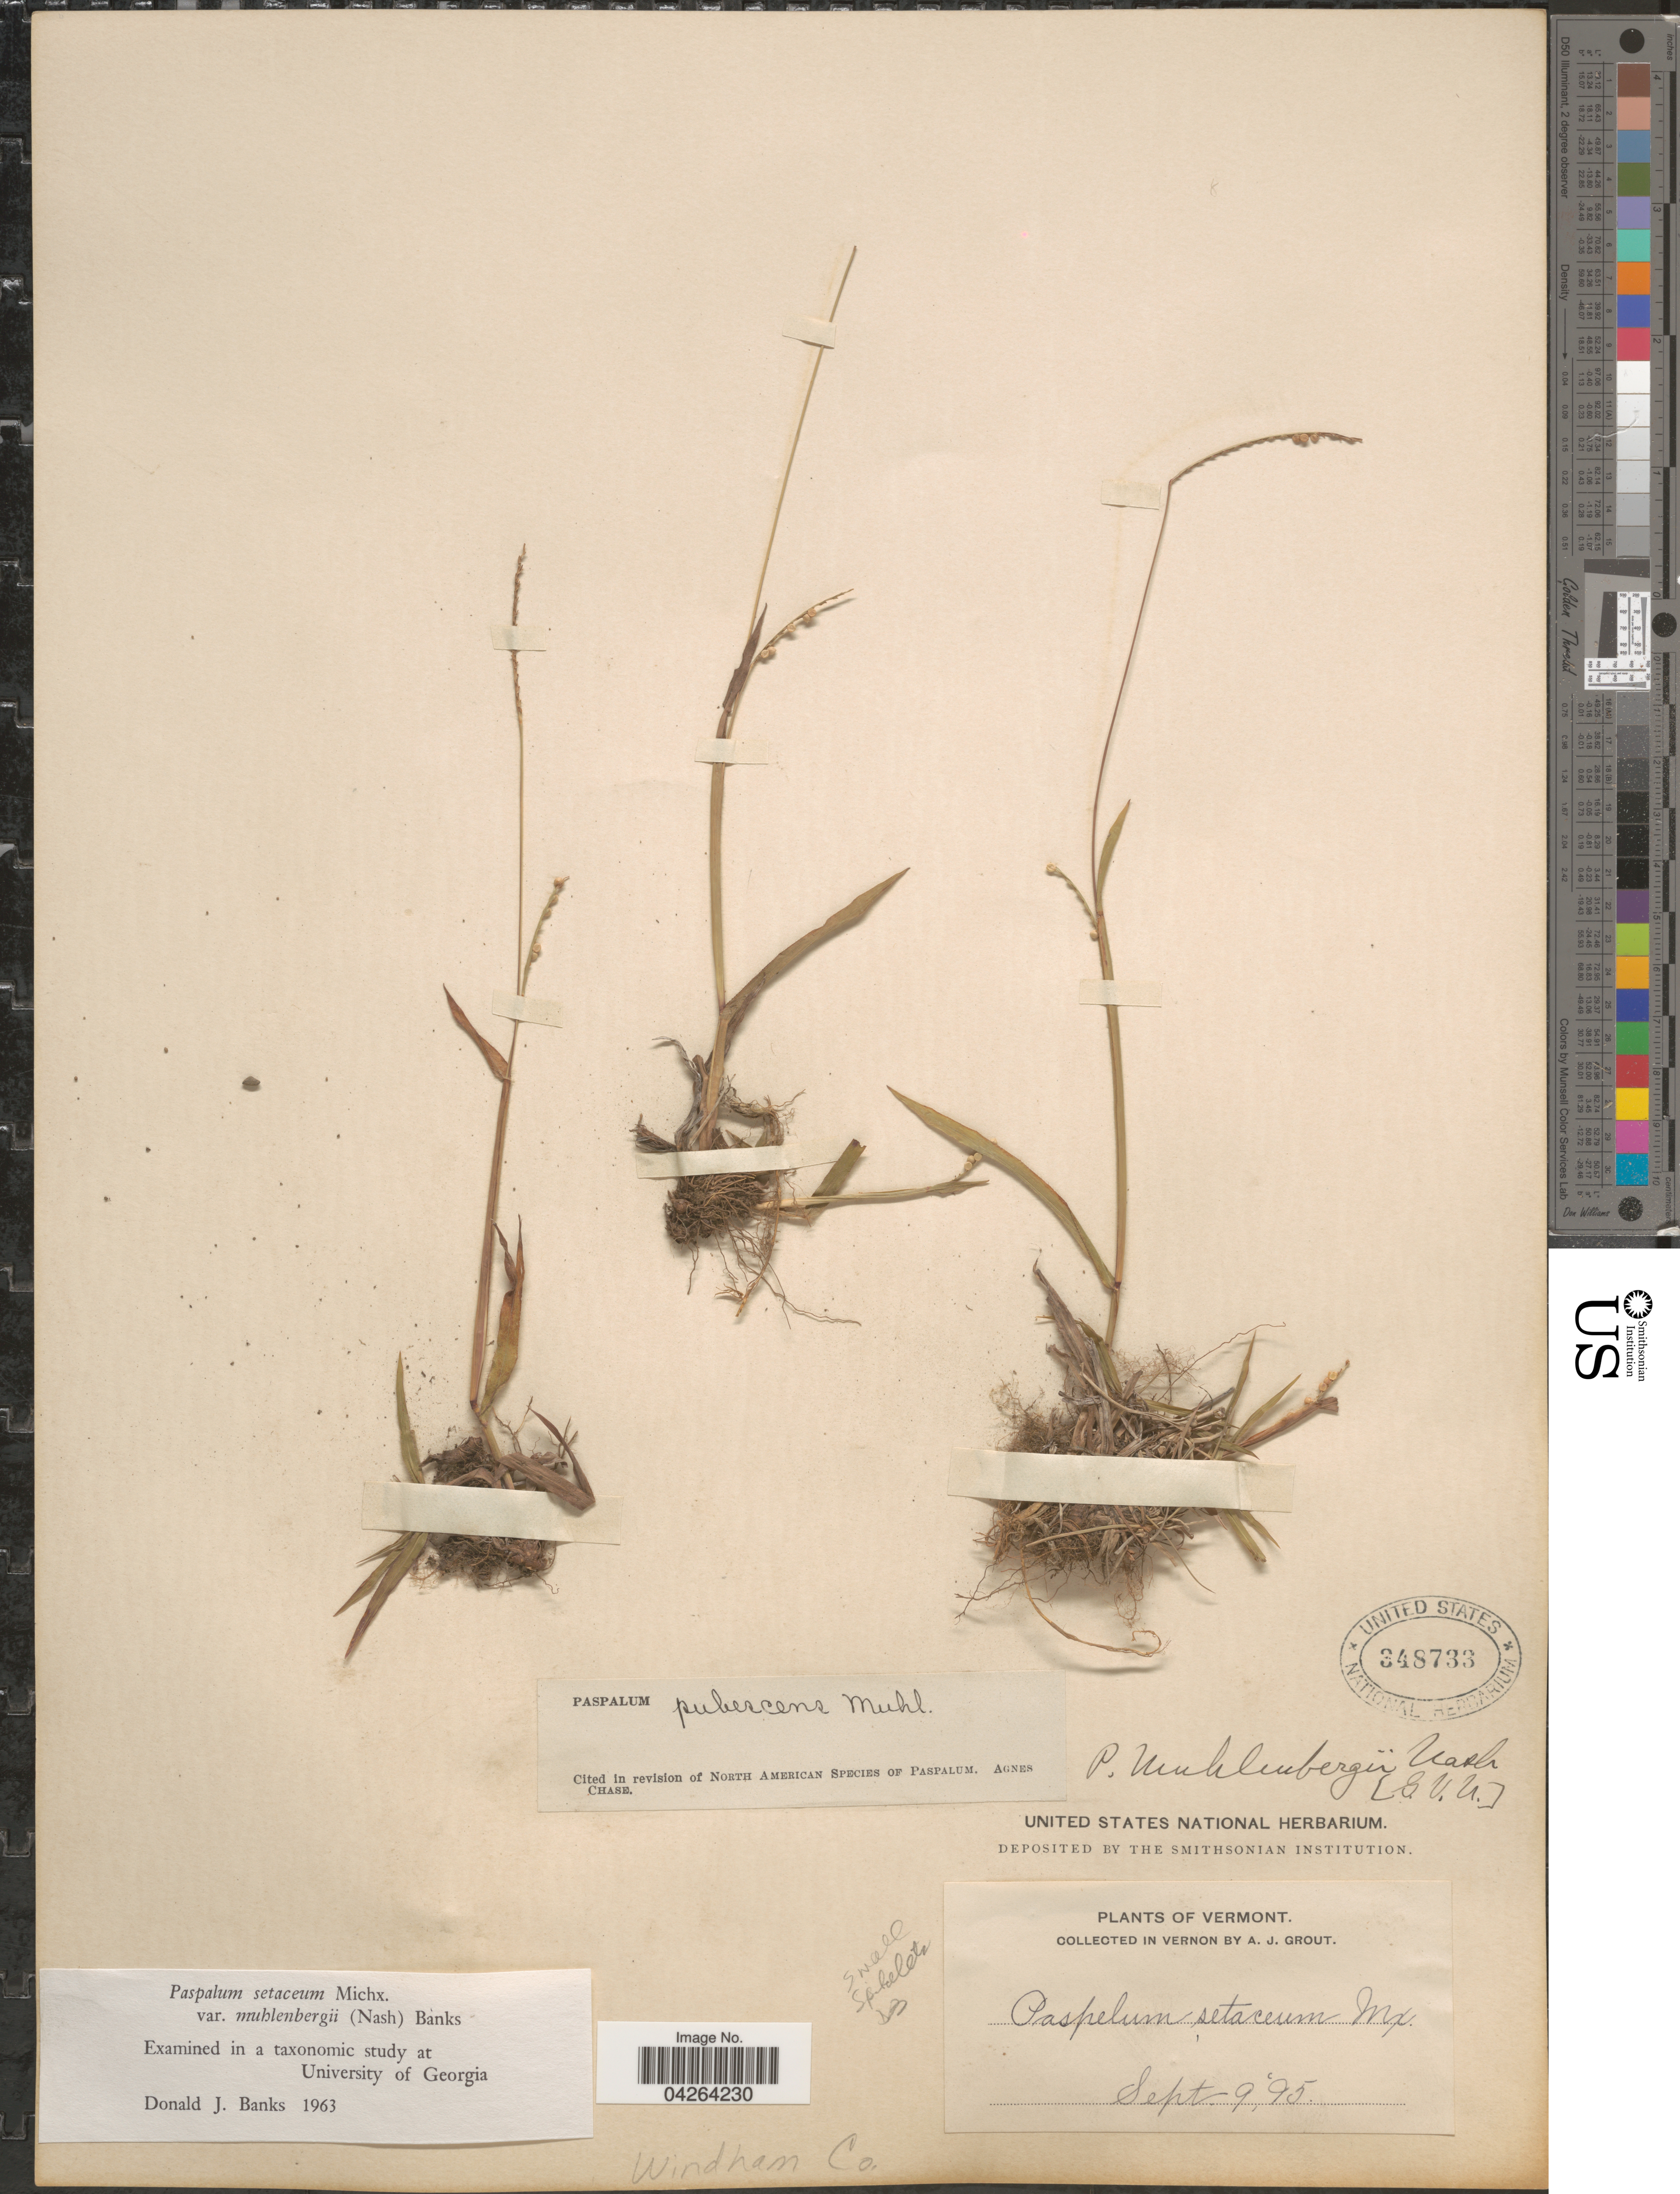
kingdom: Plantae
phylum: Tracheophyta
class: Liliopsida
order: Poales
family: Poaceae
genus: Paspalum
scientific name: Paspalum setaceum var. muhlenbergii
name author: (Nash) D.J. Banks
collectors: A. J. Grout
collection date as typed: Transcribed d/m/y: 9/9/95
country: United States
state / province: Vermont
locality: In Vernon. Windham Co.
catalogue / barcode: US 348733